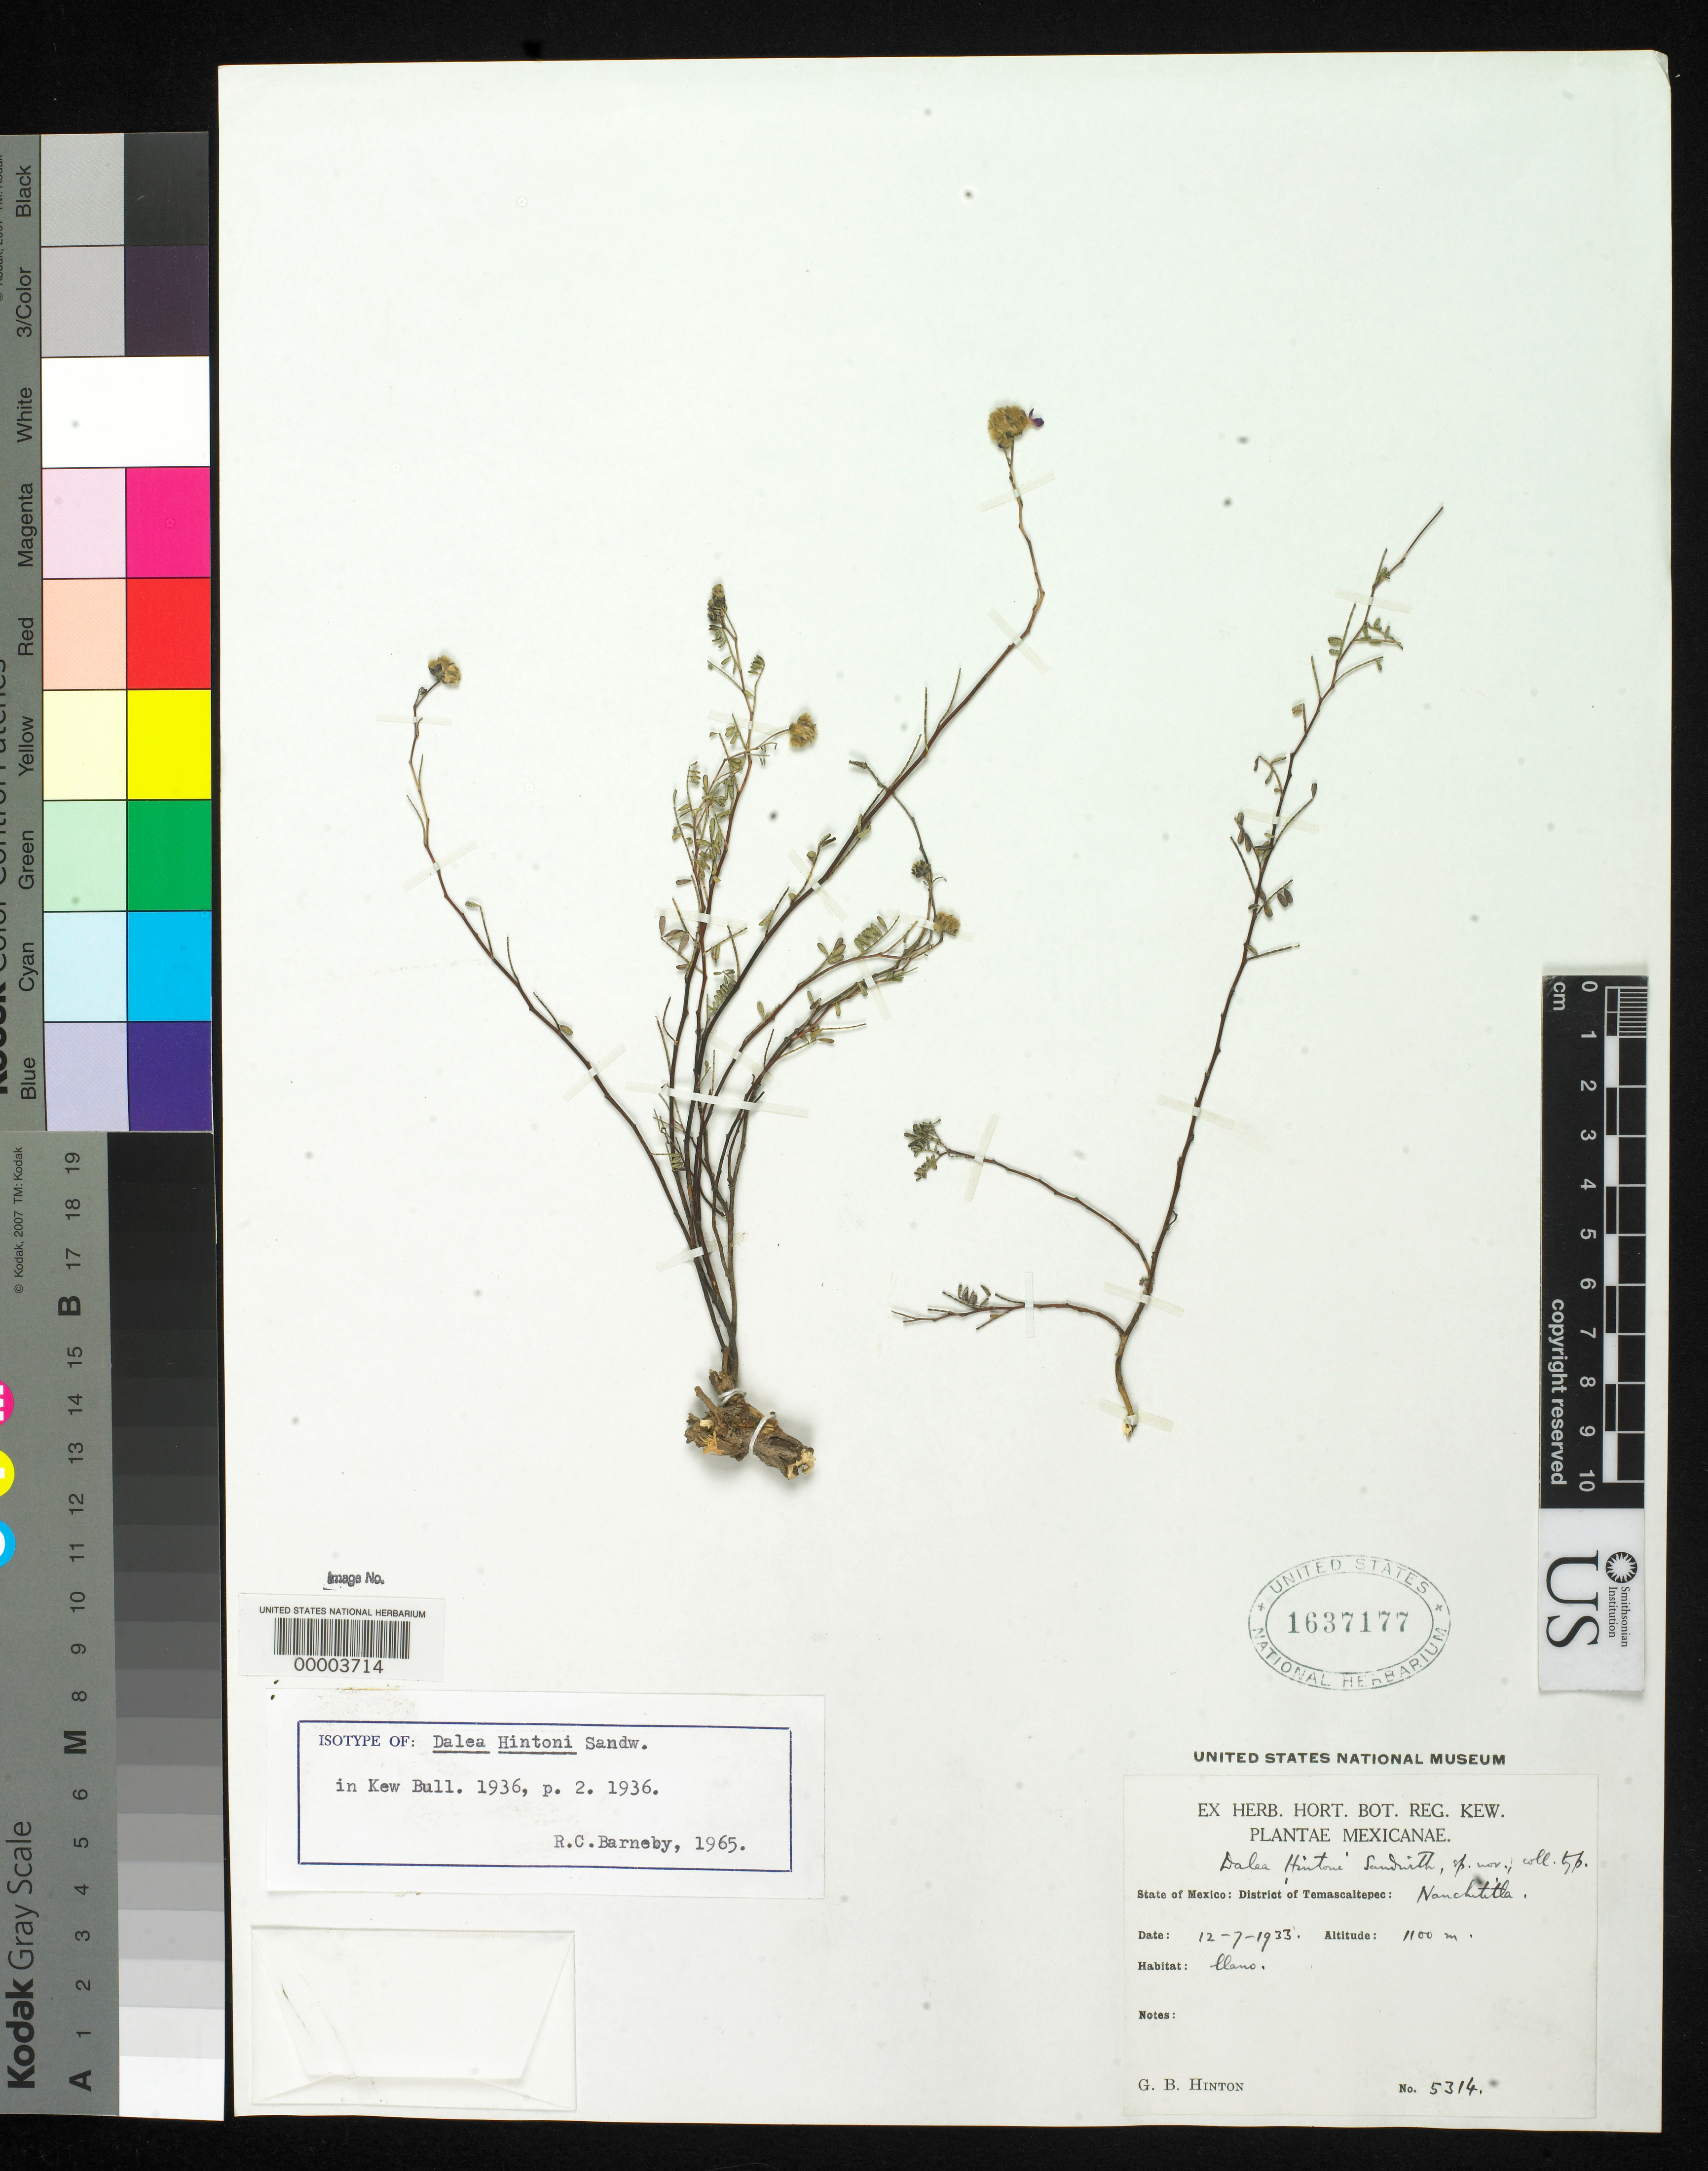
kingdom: Plantae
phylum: Tracheophyta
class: Magnoliopsida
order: Fabales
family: Fabaceae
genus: Dalea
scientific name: Dalea hintonii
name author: Sandwith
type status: Isotype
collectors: G. B. Hinton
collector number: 5314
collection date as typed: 1933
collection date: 1933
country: Mexico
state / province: México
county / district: Temascaltepec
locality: Nanchititla.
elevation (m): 1100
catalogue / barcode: US 1637177